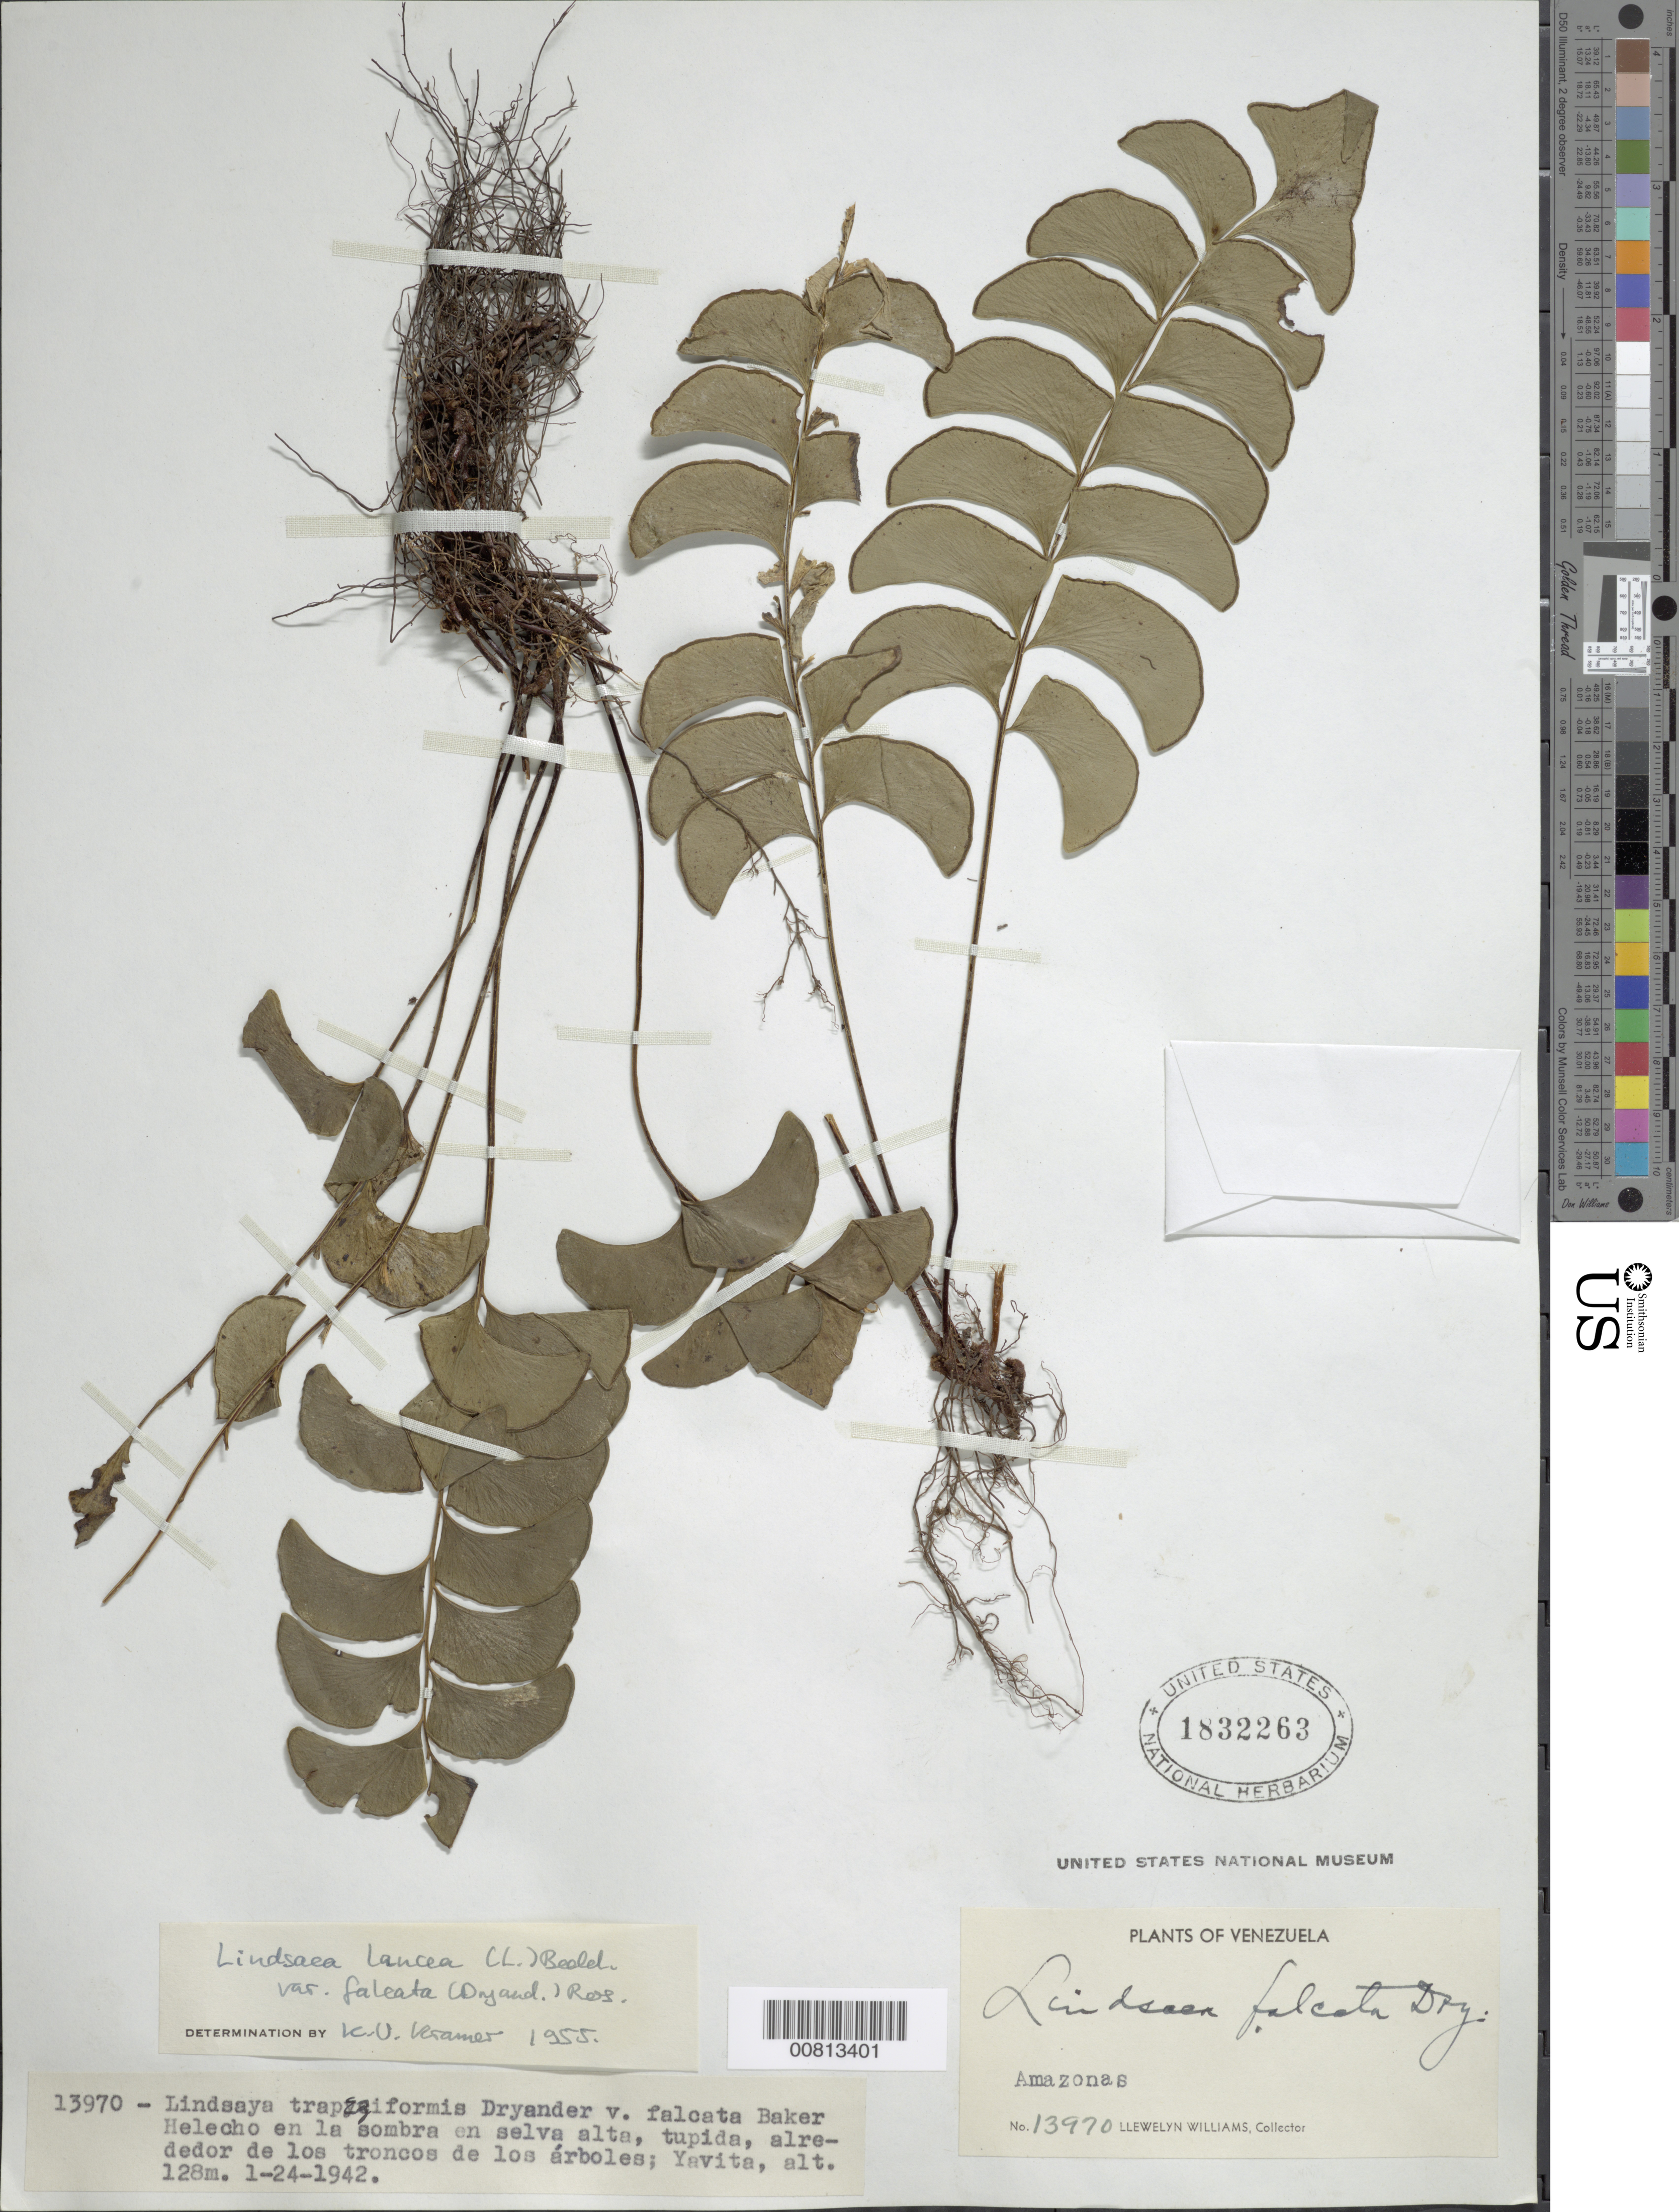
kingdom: Plantae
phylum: Tracheophyta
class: Polypodiopsida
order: Polypodiales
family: Lindsaeaceae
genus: Lindsaea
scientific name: Lindsaea lancea var. falcata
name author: (Dryand.) Rosenst.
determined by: Kramer, K. U.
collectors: Ll. Williams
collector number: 13970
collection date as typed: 24-Jan-42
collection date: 1942-01-24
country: Venezuela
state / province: Amazonas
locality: Yavita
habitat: Sombra en selva alta, tupida, alrededor de los troncos de los arboles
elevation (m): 128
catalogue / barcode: US 1832263